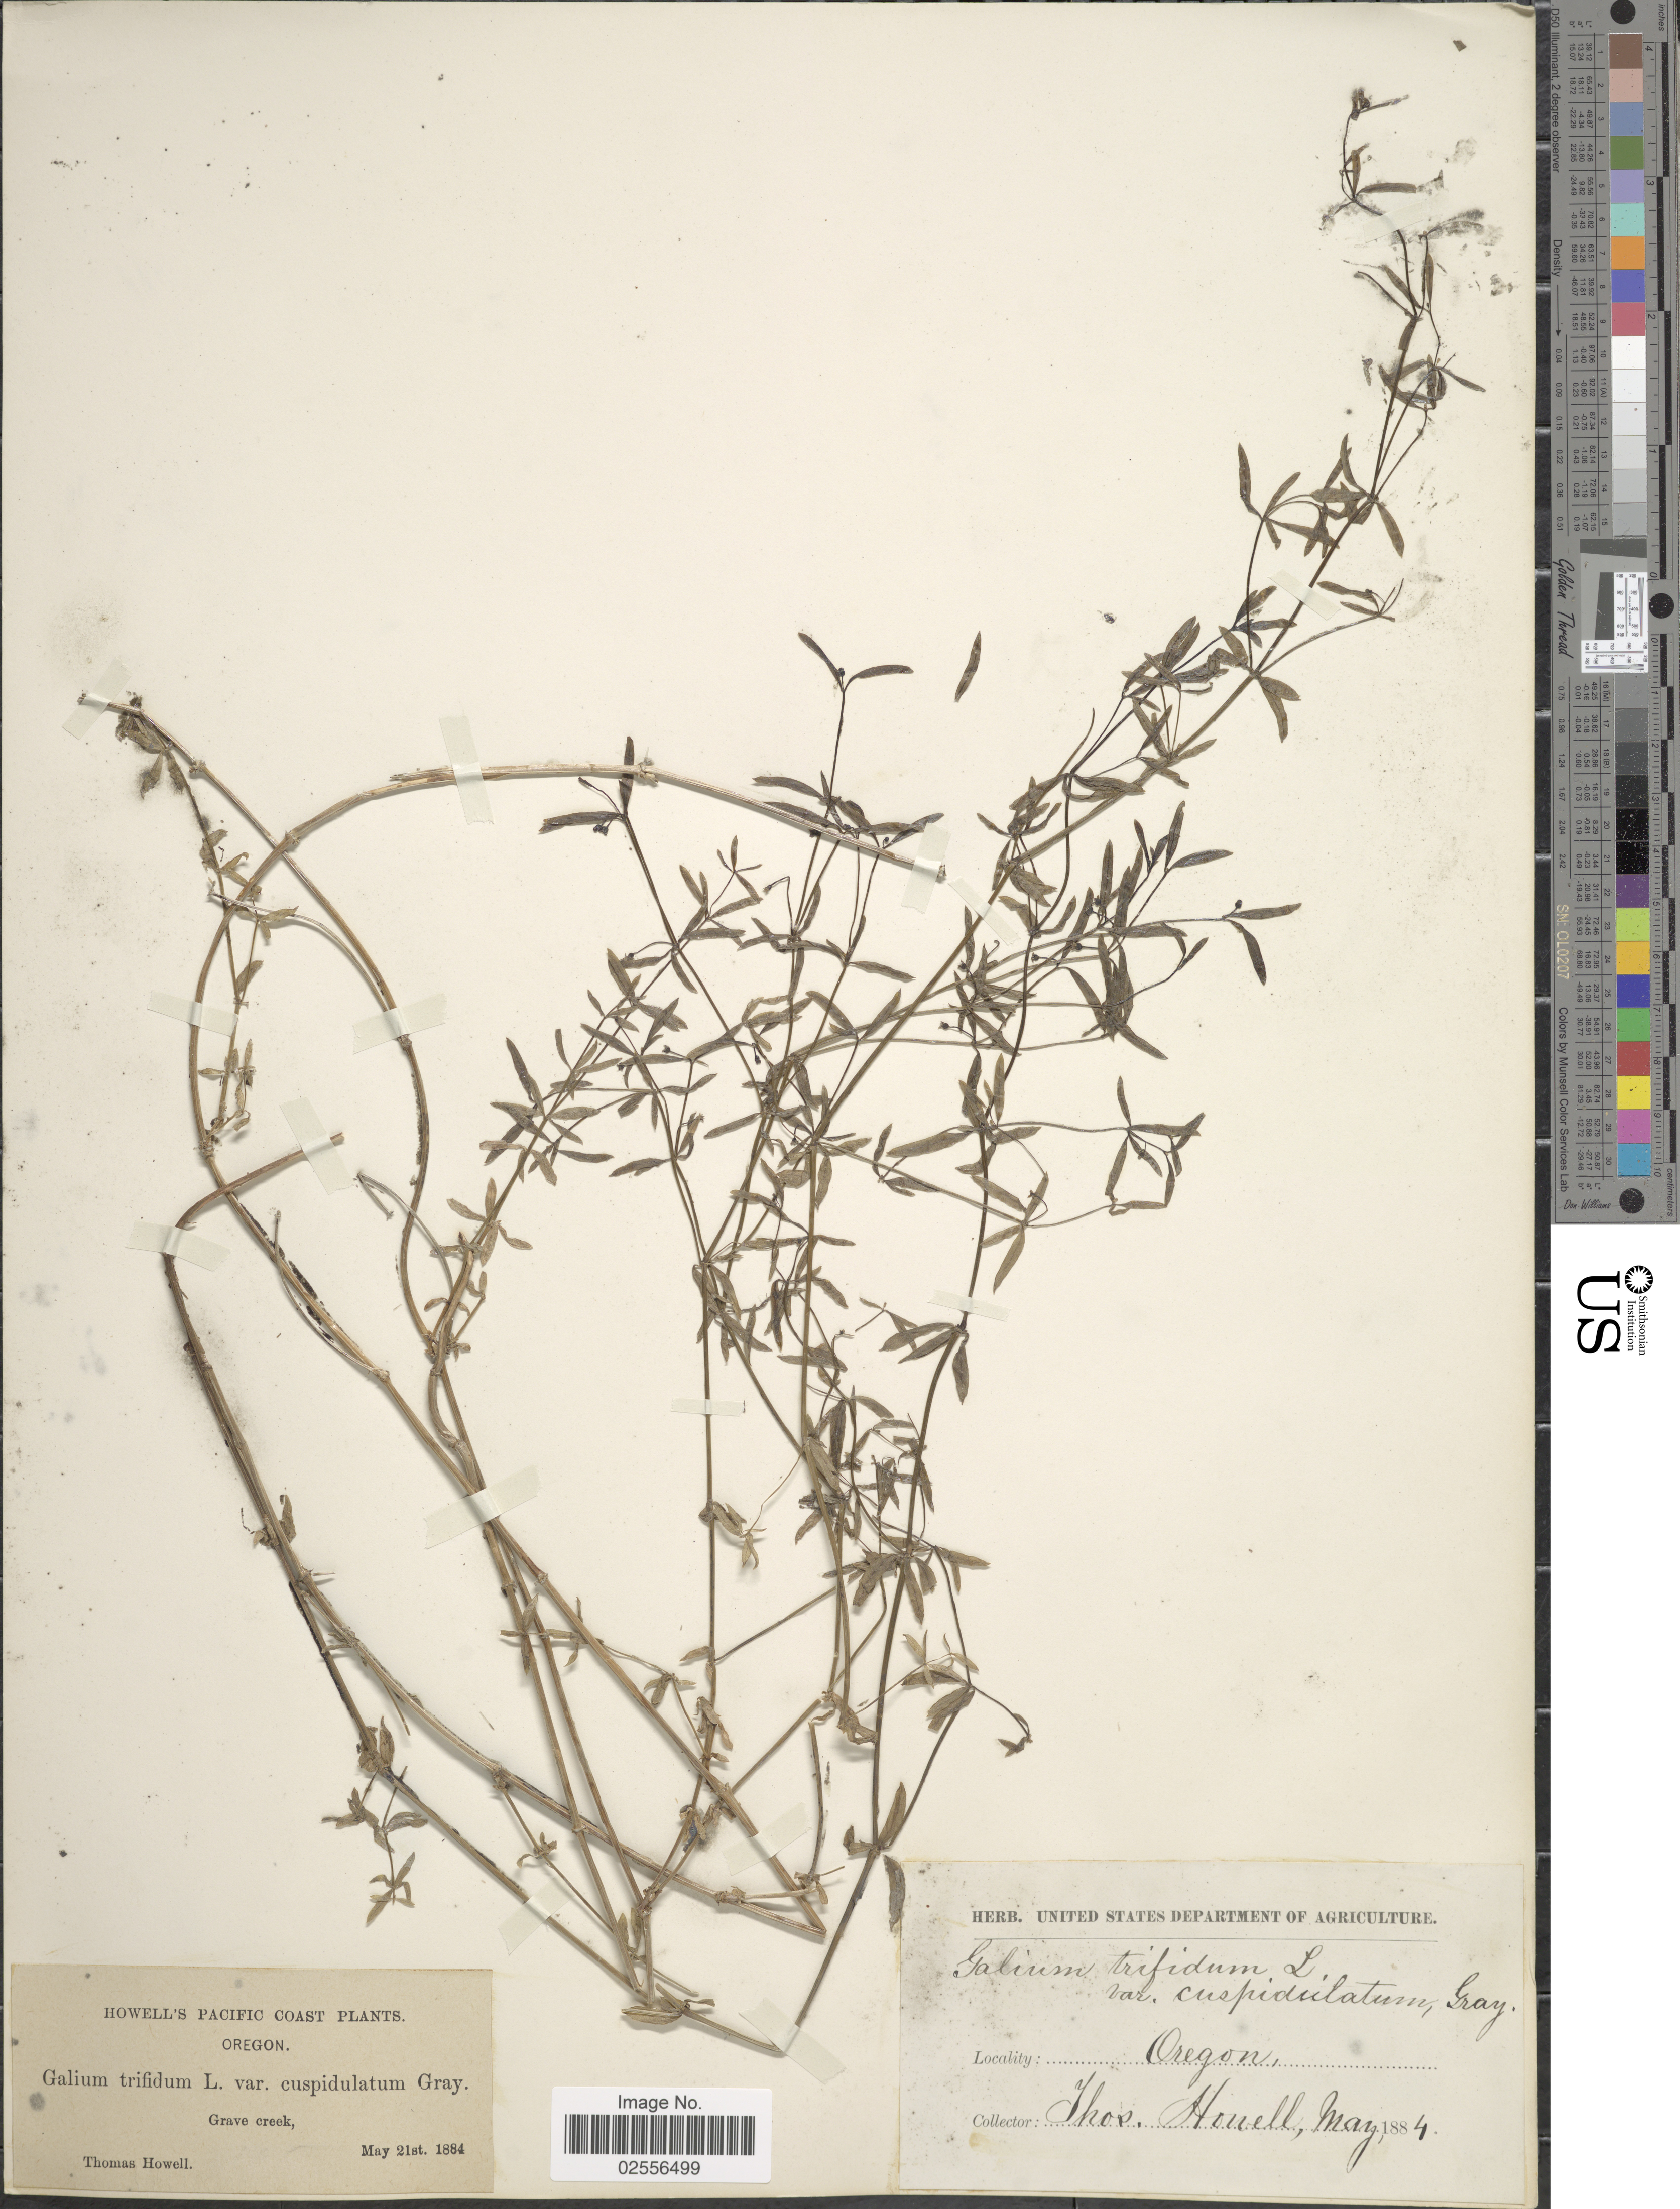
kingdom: Plantae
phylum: Tracheophyta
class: Magnoliopsida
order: Gentianales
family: Rubiaceae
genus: Galium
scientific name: Galium arcuatum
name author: Wiegand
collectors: T. Howell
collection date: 1884-05-21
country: United States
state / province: Oregon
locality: Pacific Coast, Grave Creek